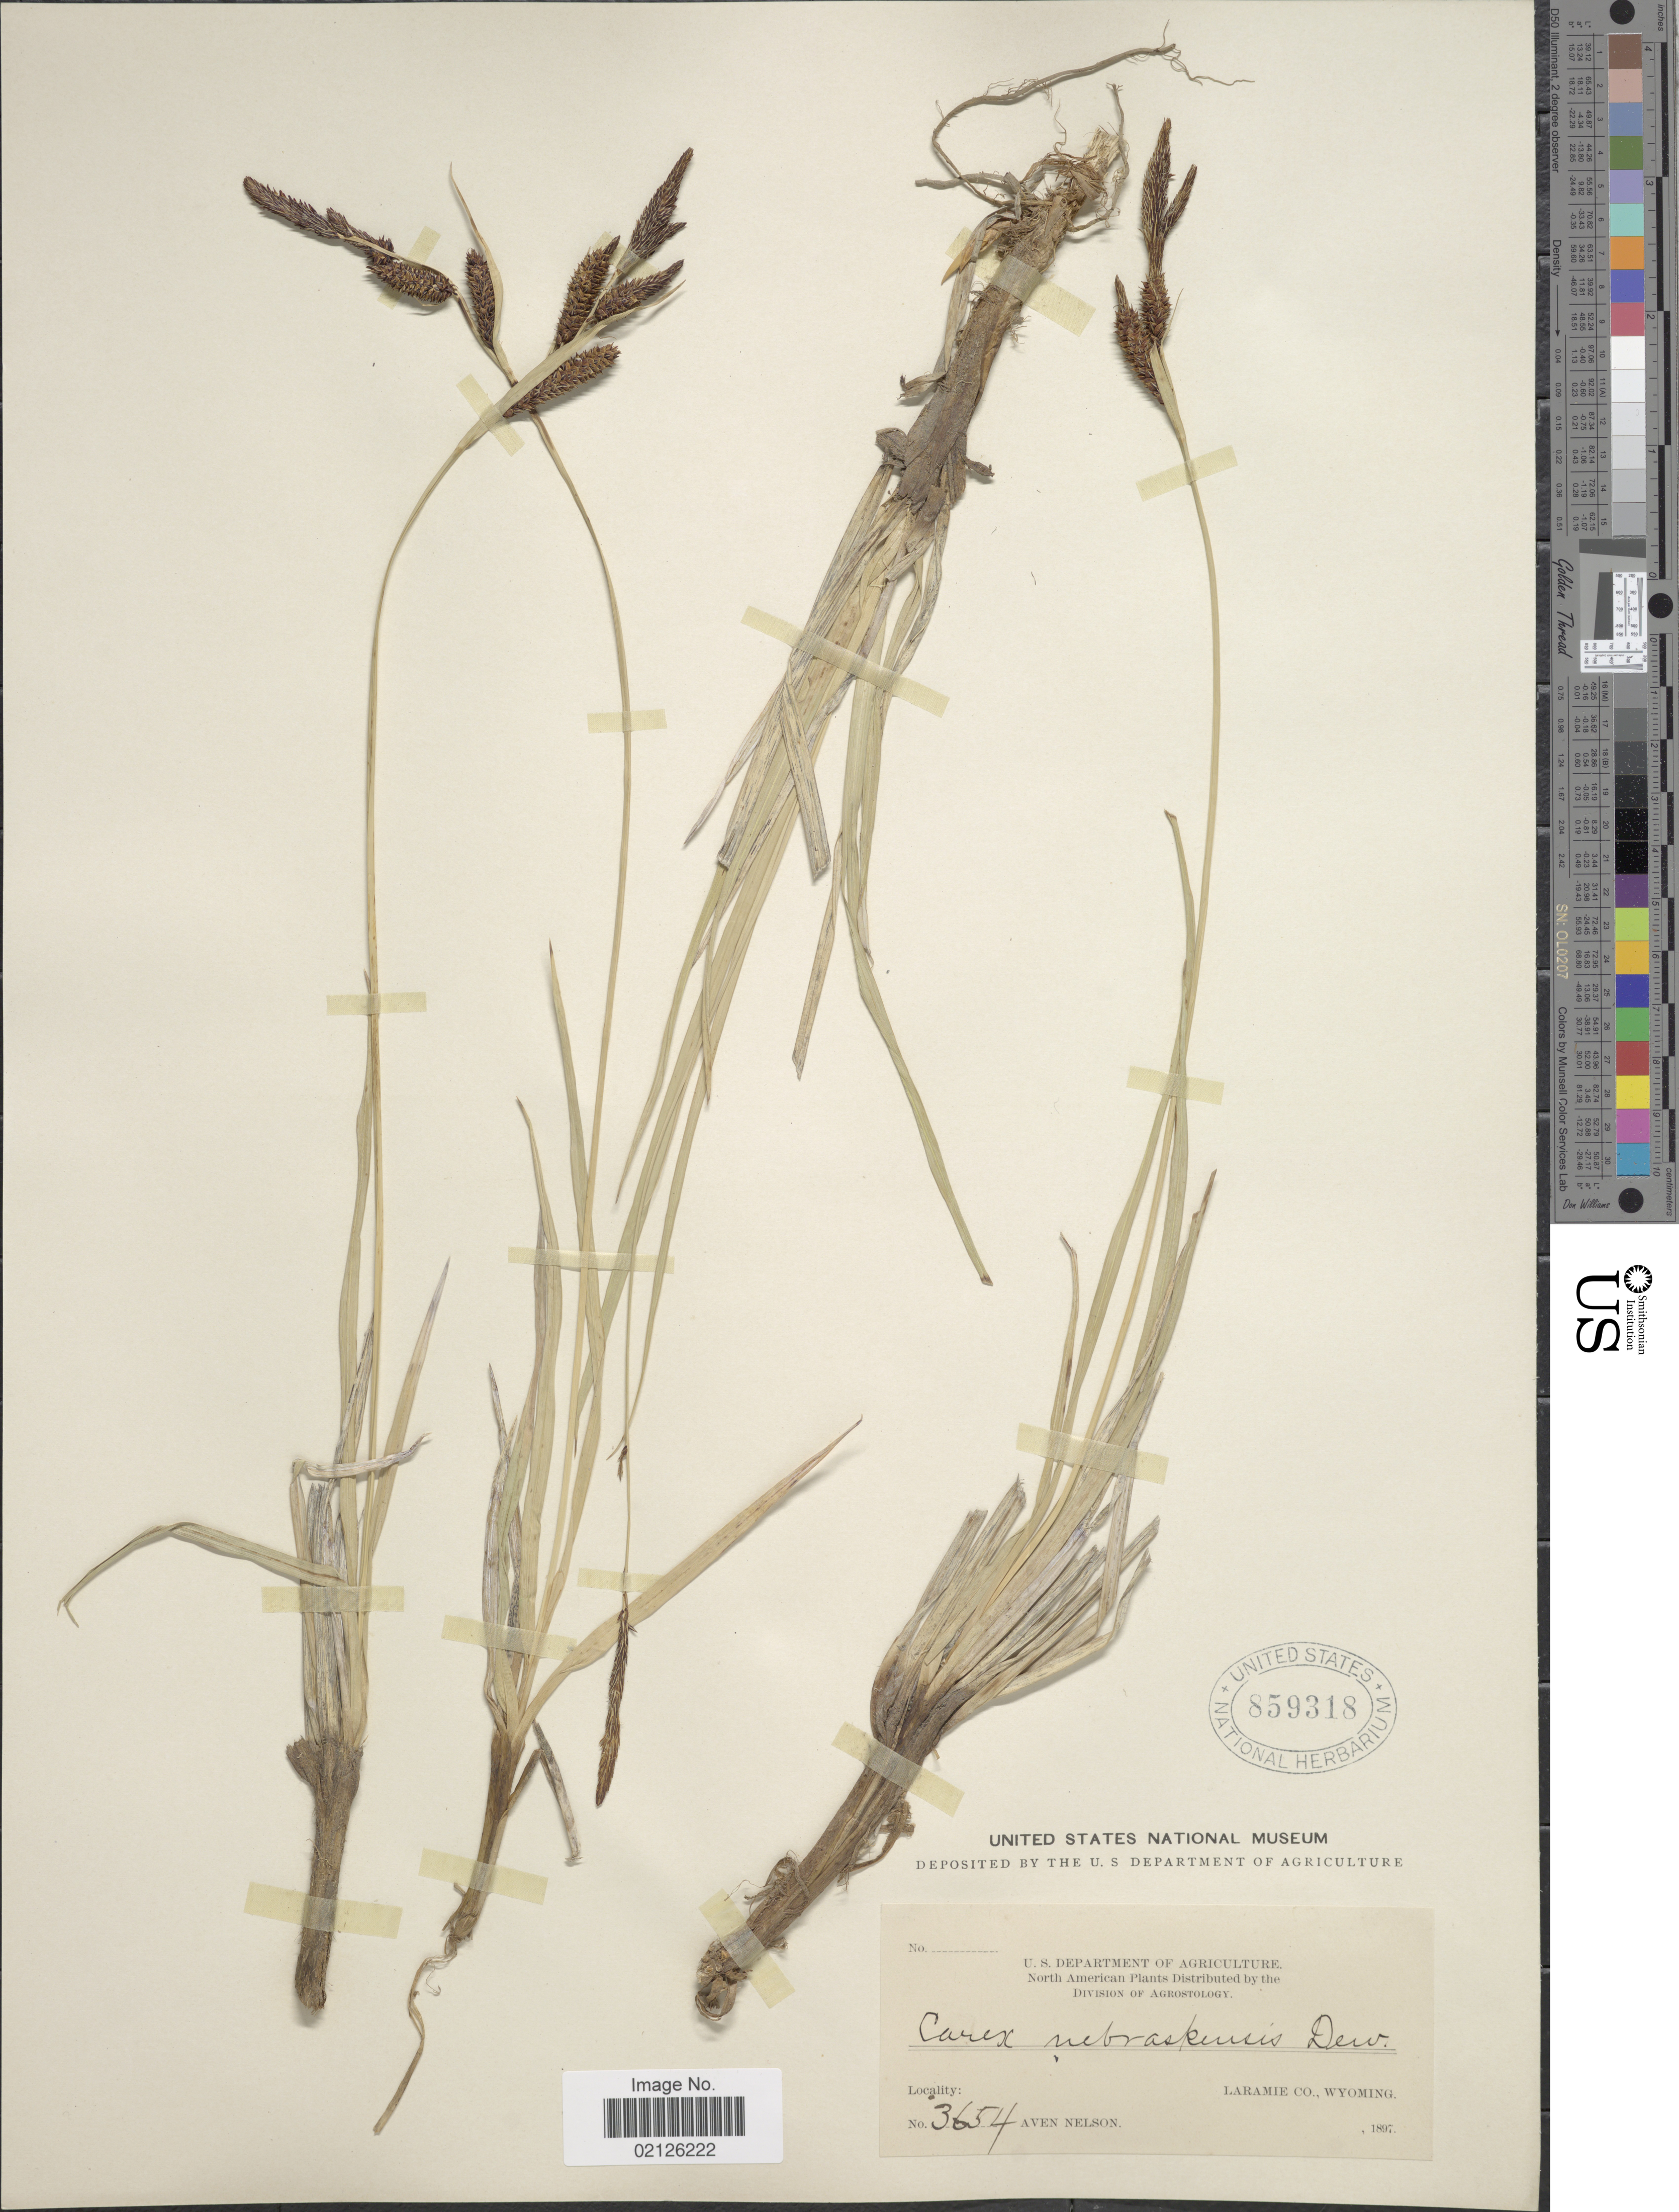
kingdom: Plantae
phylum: Tracheophyta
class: Liliopsida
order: Poales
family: Cyperaceae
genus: Carex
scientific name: Carex nebrascensis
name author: Dewey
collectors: A. Nelson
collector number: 3654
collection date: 1897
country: United States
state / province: Wyoming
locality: Laramie Co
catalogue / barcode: US 859318